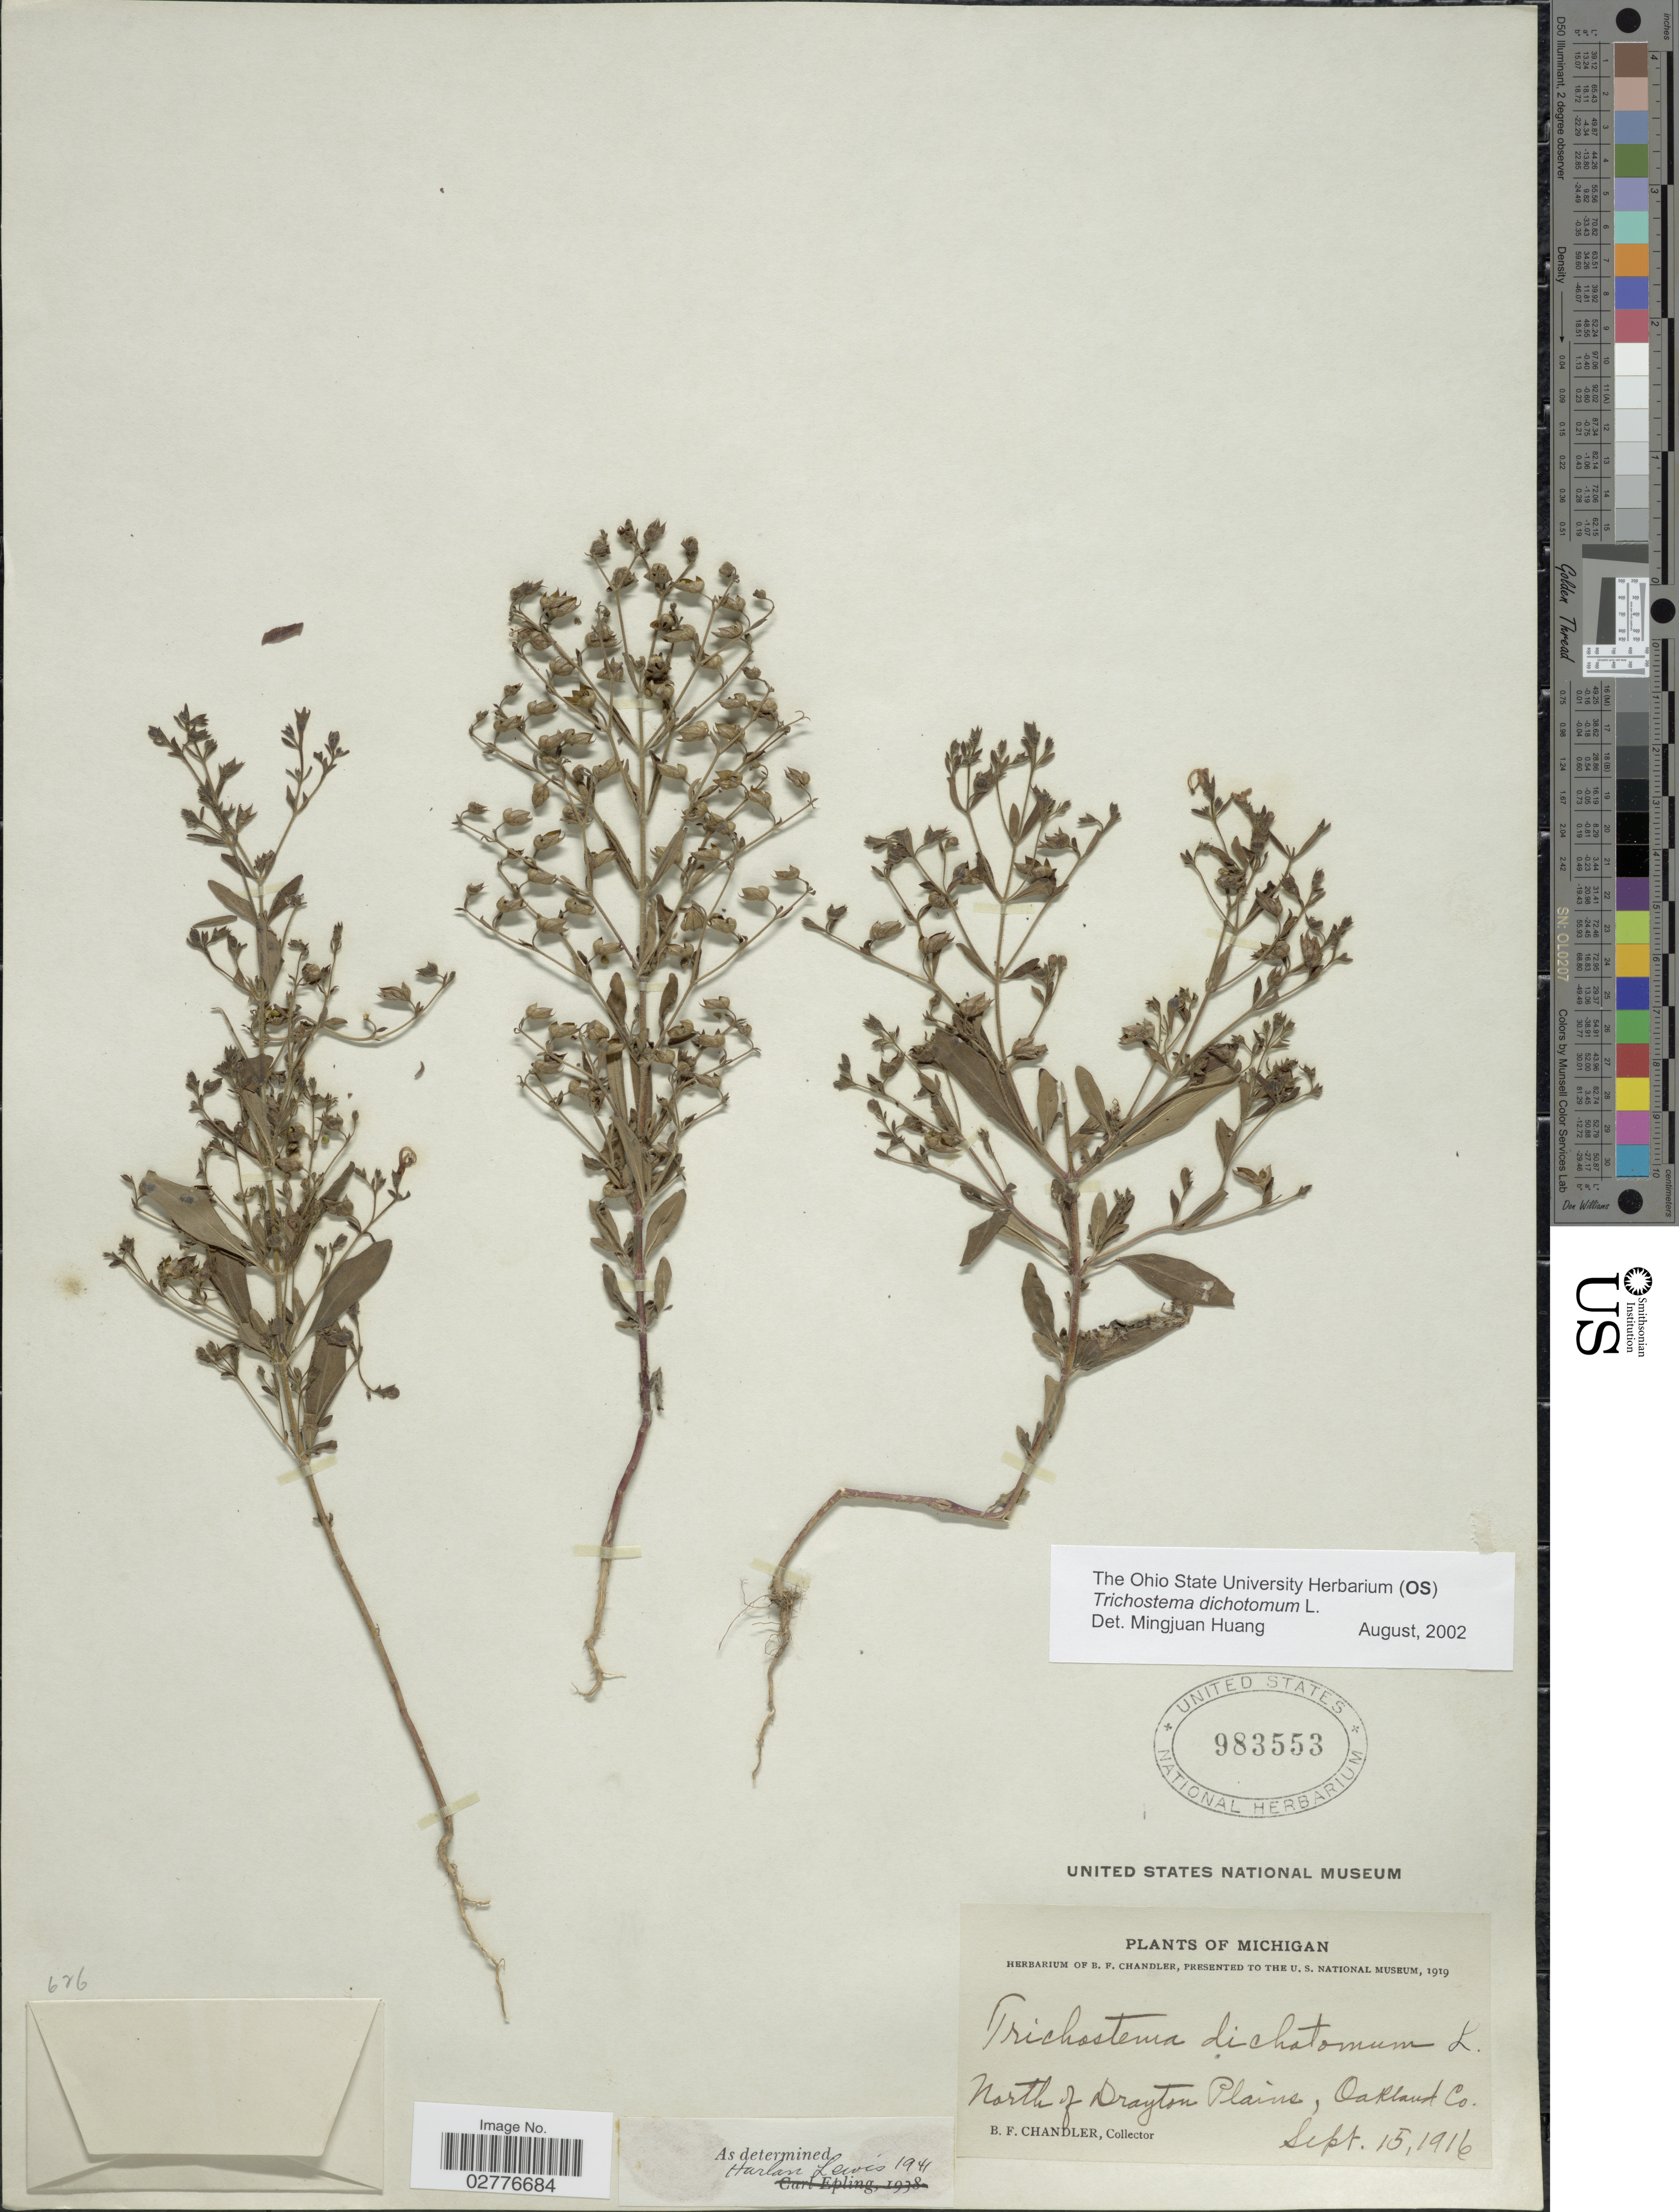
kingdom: Plantae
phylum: Tracheophyta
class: Magnoliopsida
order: Lamiales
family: Lamiaceae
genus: Trichostema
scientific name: Trichostema dichotomum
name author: L.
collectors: B. F. Chandler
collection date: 1916-09-15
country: United States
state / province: Michigan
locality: North of Drayton Plains, Oakland Co.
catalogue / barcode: US 983553